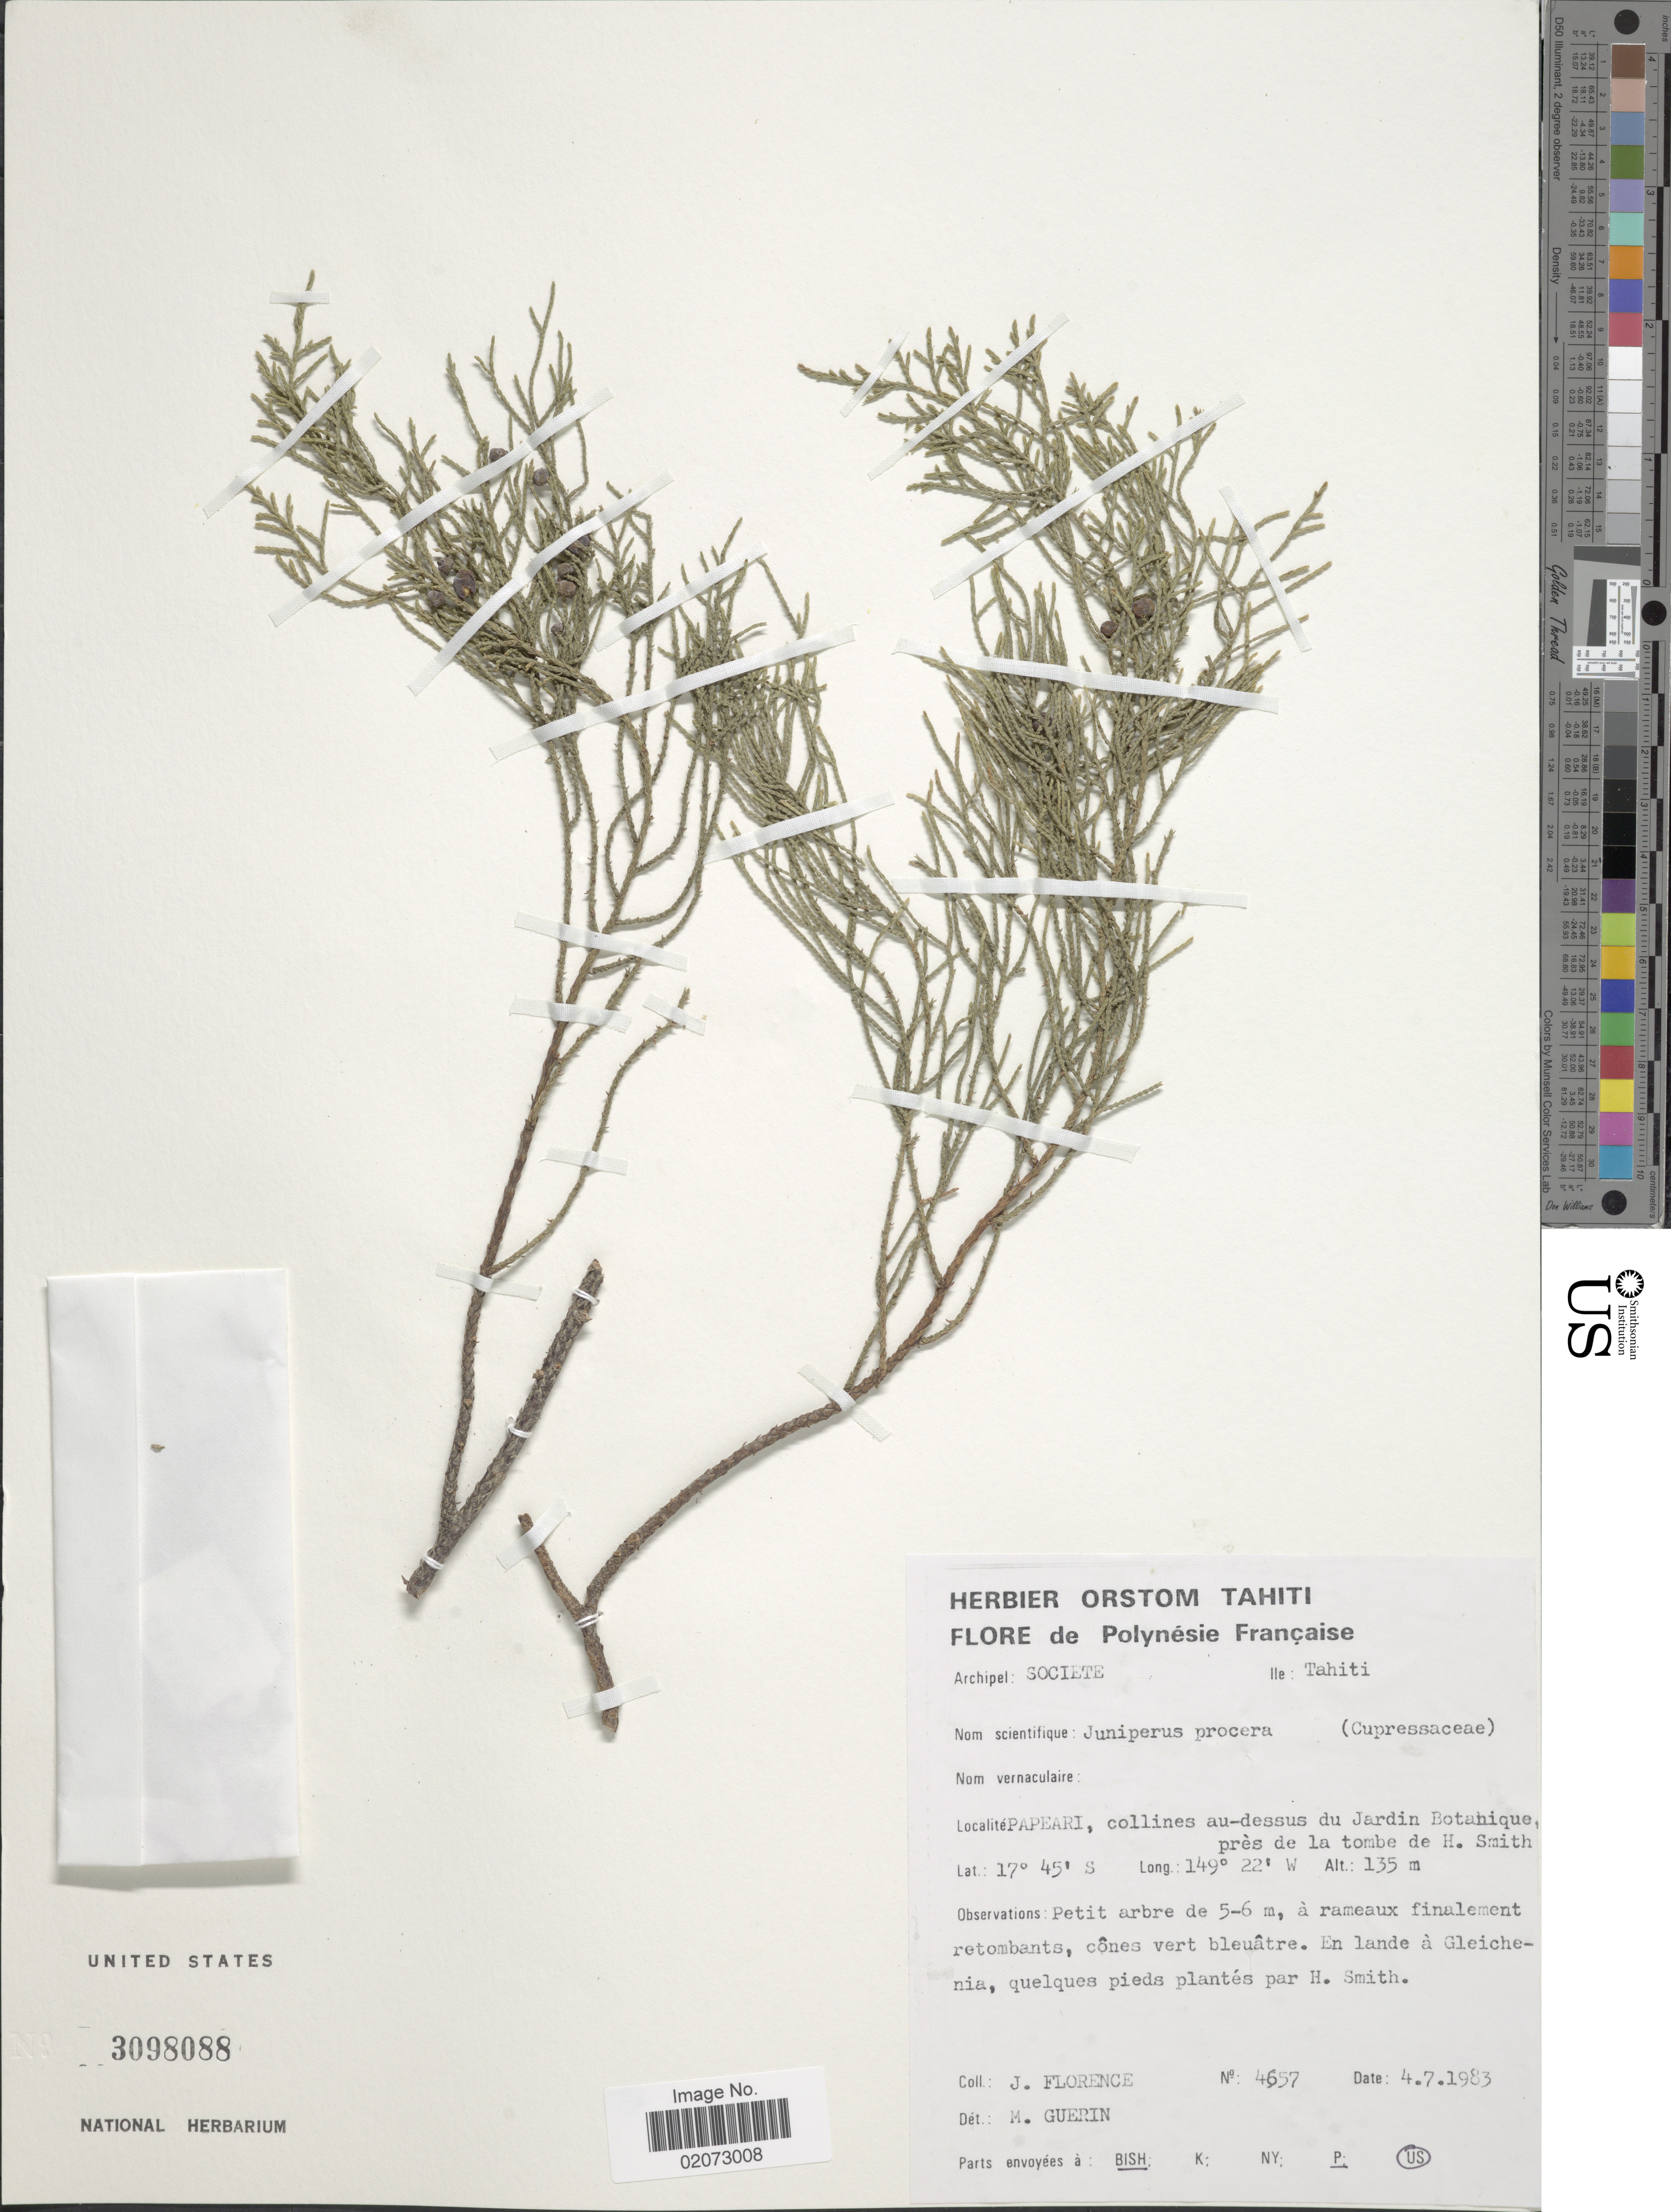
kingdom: Plantae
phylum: Tracheophyta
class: Pinopsida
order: Pinales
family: Cupressaceae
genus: Juniperus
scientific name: Juniperus procera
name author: Hochst. ex Endl.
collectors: J. Florence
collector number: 4657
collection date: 1983-07-04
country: French Polynesia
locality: Archipel: Societe, Ile: Tahiti. Papeari, collines au-dessus du Jardin Botanique, pres de la tombe de H. smith.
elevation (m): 135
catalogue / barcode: US 3098088